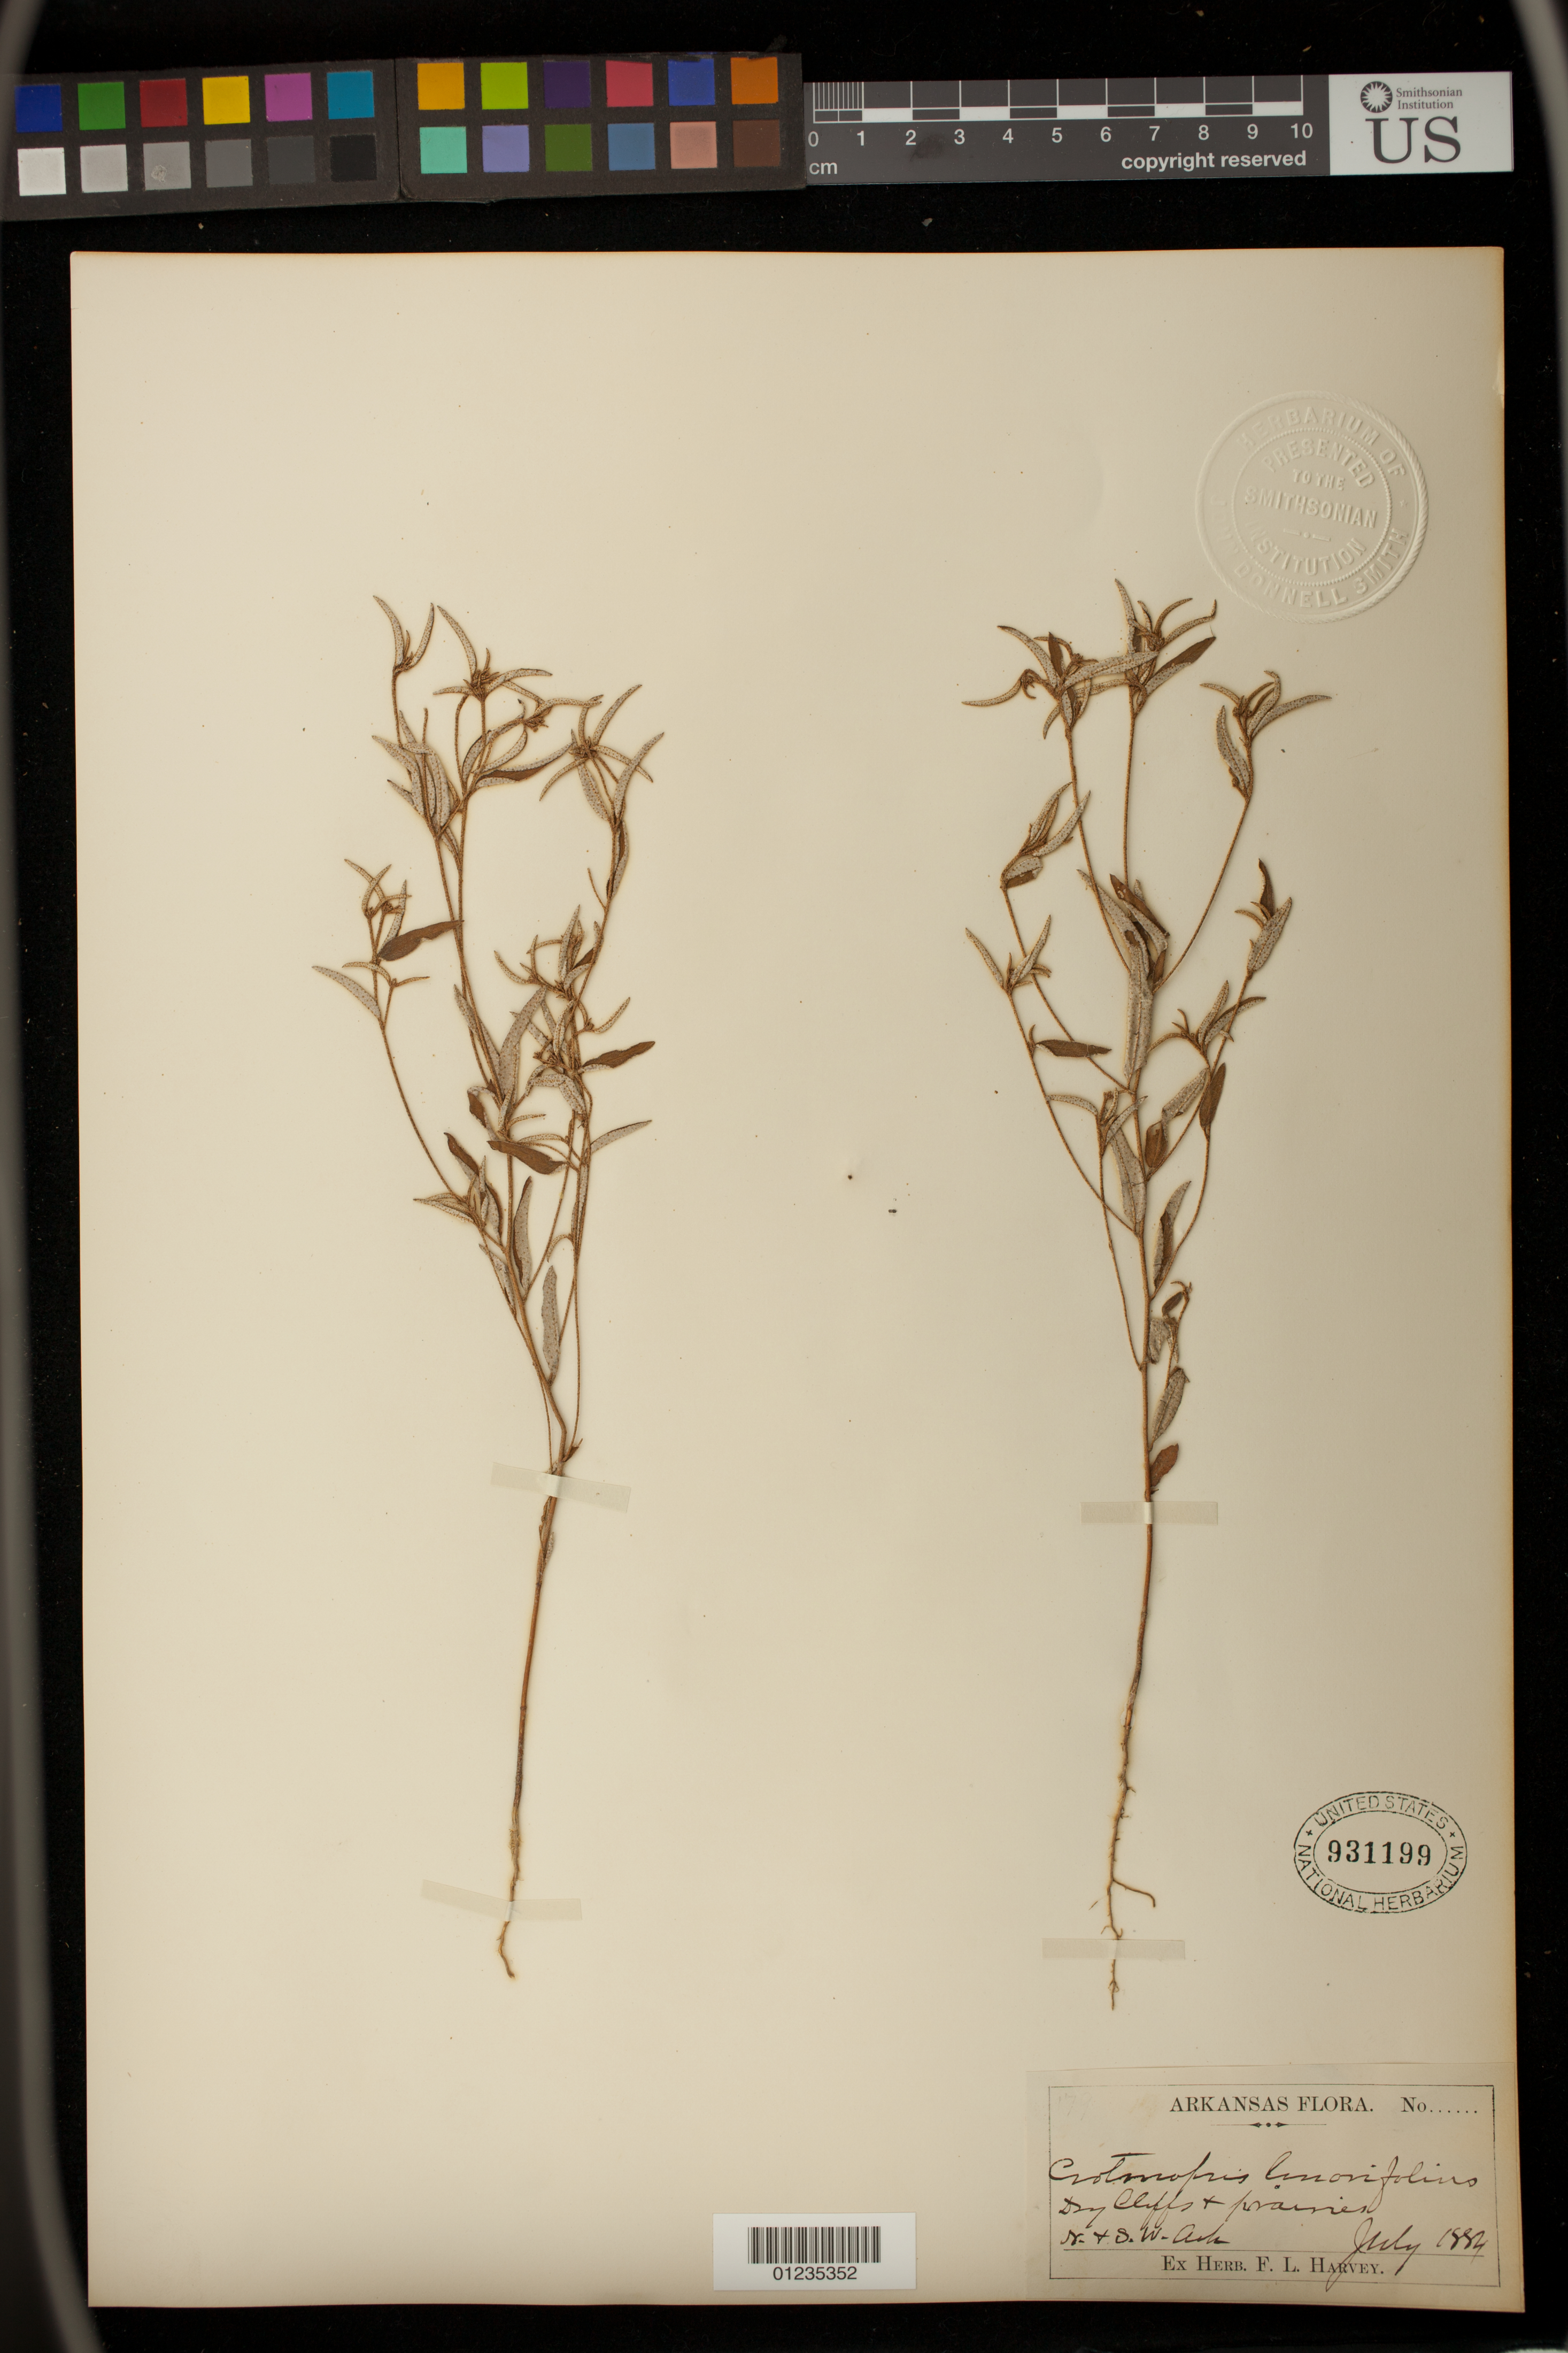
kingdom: Plantae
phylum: Tracheophyta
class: Magnoliopsida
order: Malpighiales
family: Euphorbiaceae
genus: Crotonopsis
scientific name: Crotonopsis elliptica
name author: Willd.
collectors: F. L. Harvey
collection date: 1884-07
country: United States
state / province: Arkansas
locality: N + SW Ark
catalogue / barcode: US 931199